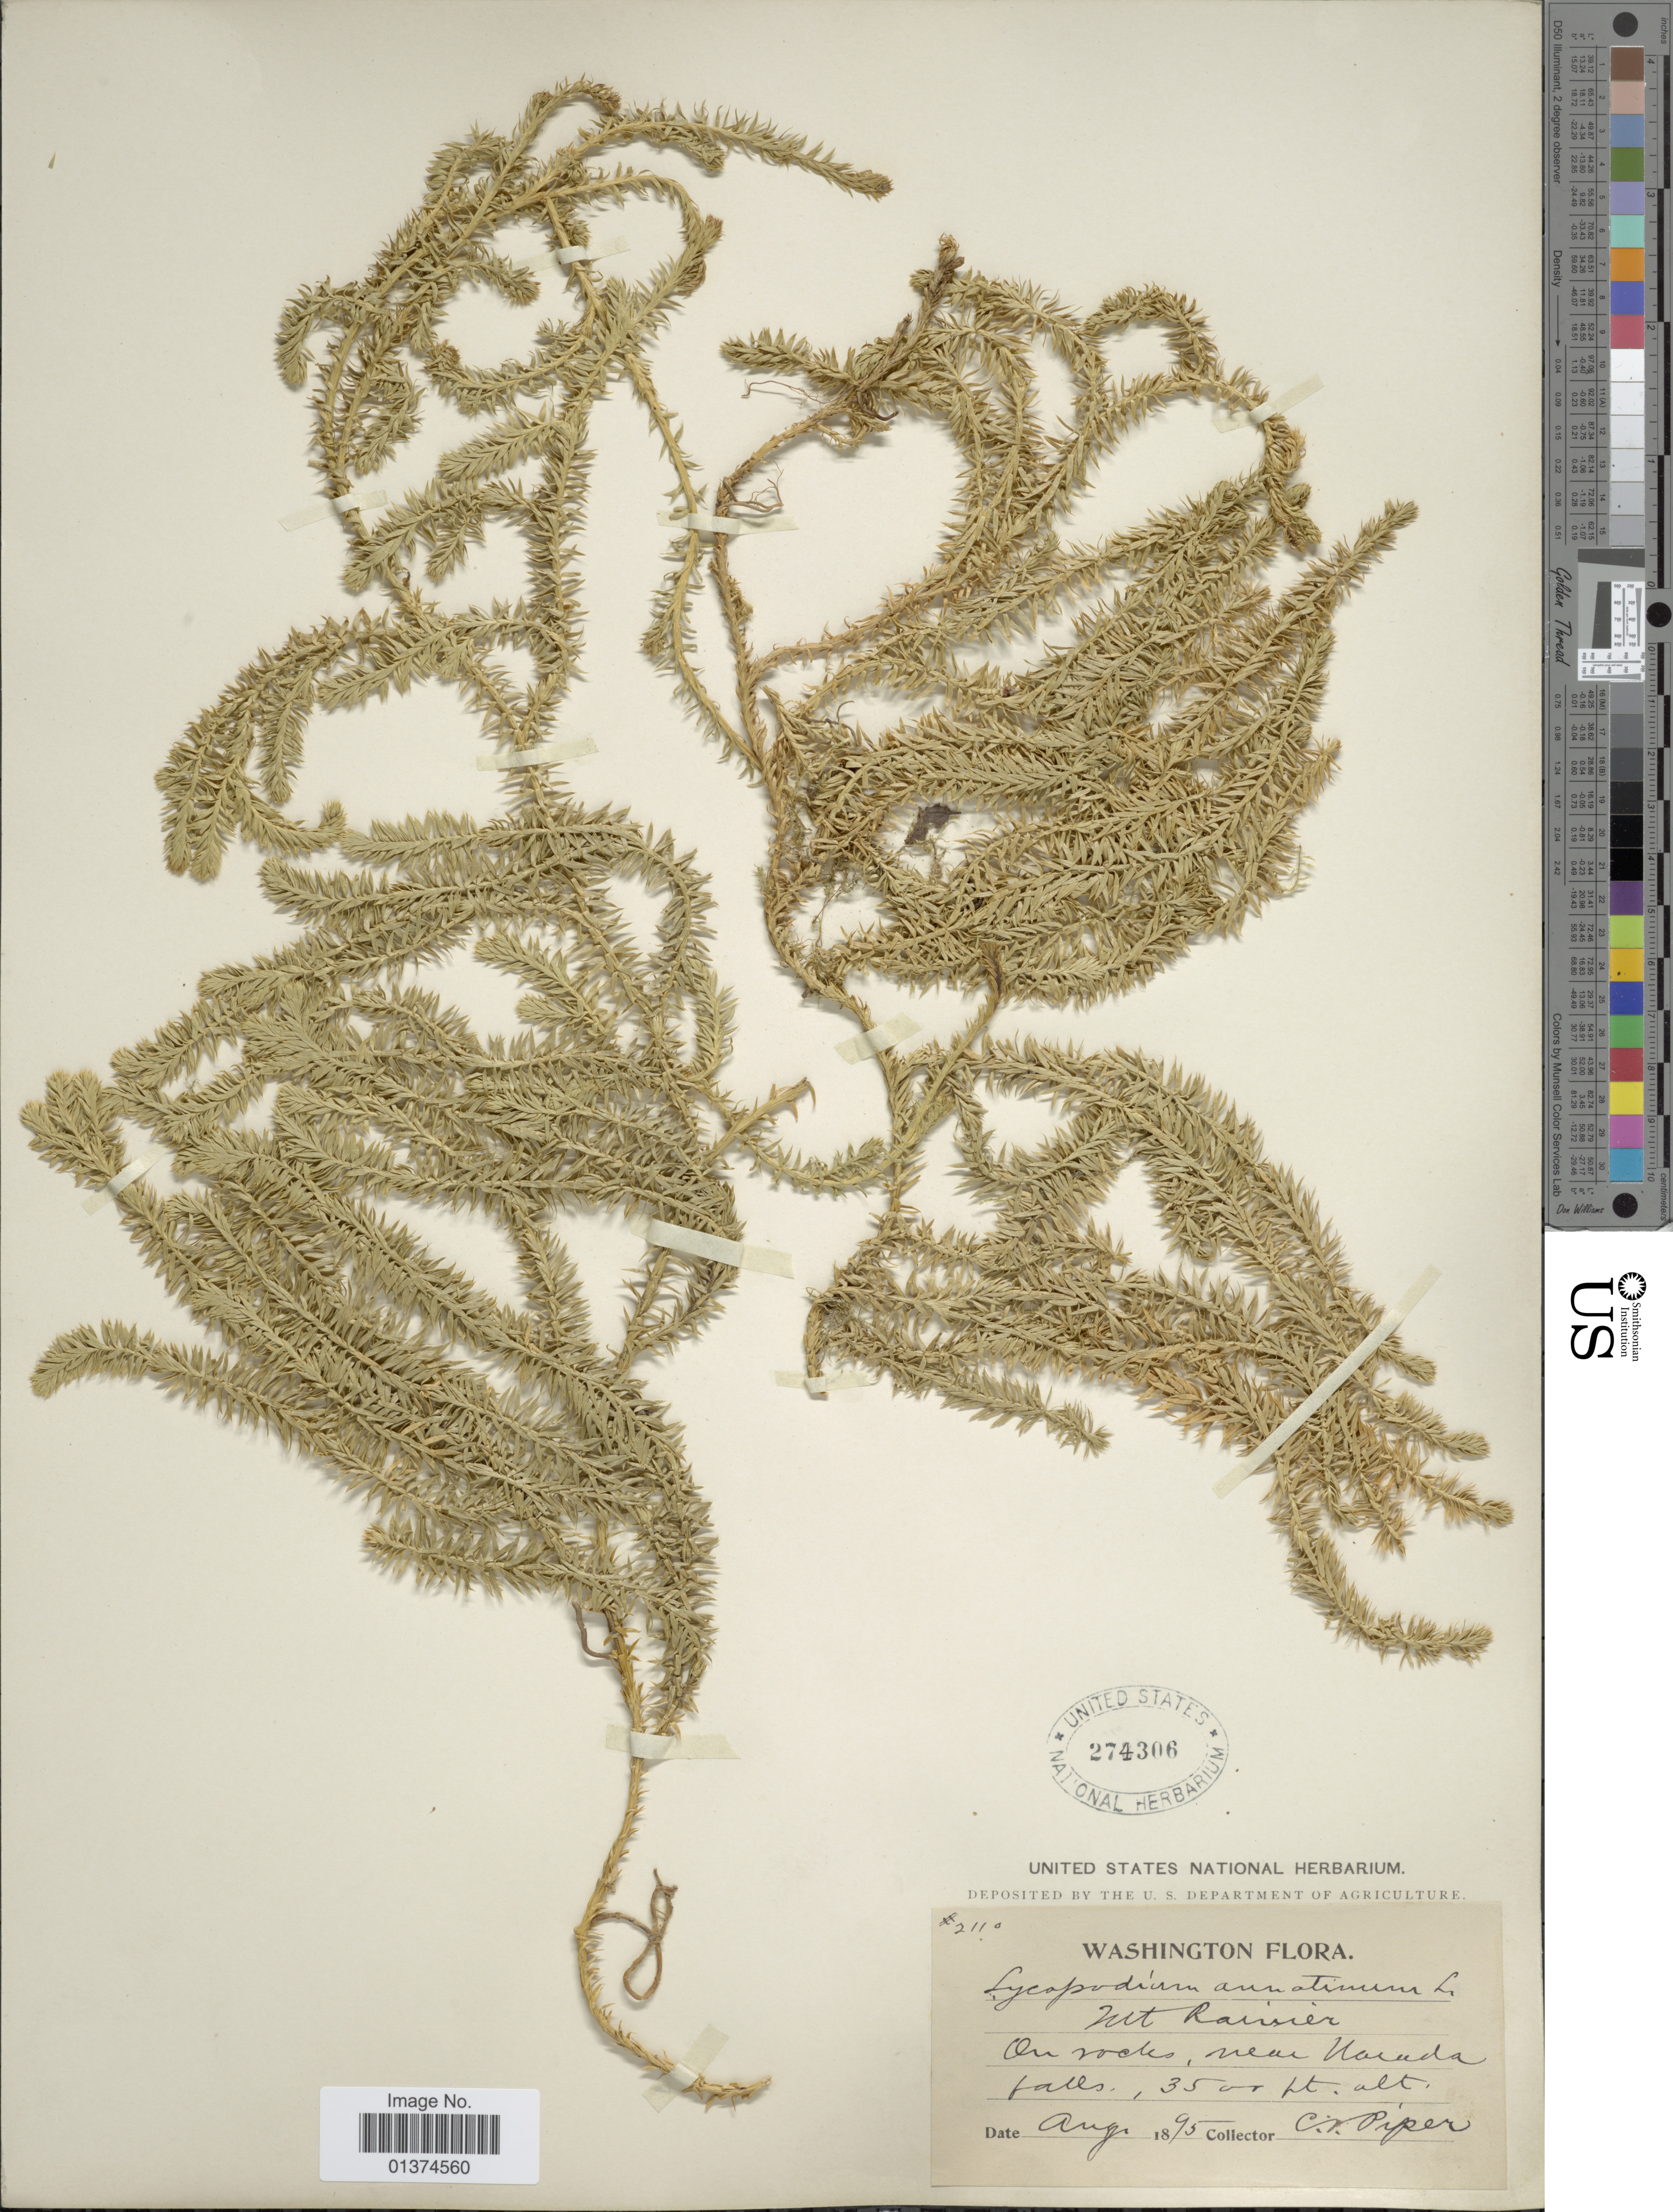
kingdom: Plantae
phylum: Tracheophyta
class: Lycopodiopsida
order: Lycopodiales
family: Lycopodiaceae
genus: Spinulum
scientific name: Spinulum annotinum subsp. annotinum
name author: (L.) A. Haines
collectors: C. V. Piper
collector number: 2110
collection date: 1895-08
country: United States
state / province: Washington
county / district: Pierce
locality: Mt Rainier, On rocks, near Narada Falls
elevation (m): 1067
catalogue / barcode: US 247306